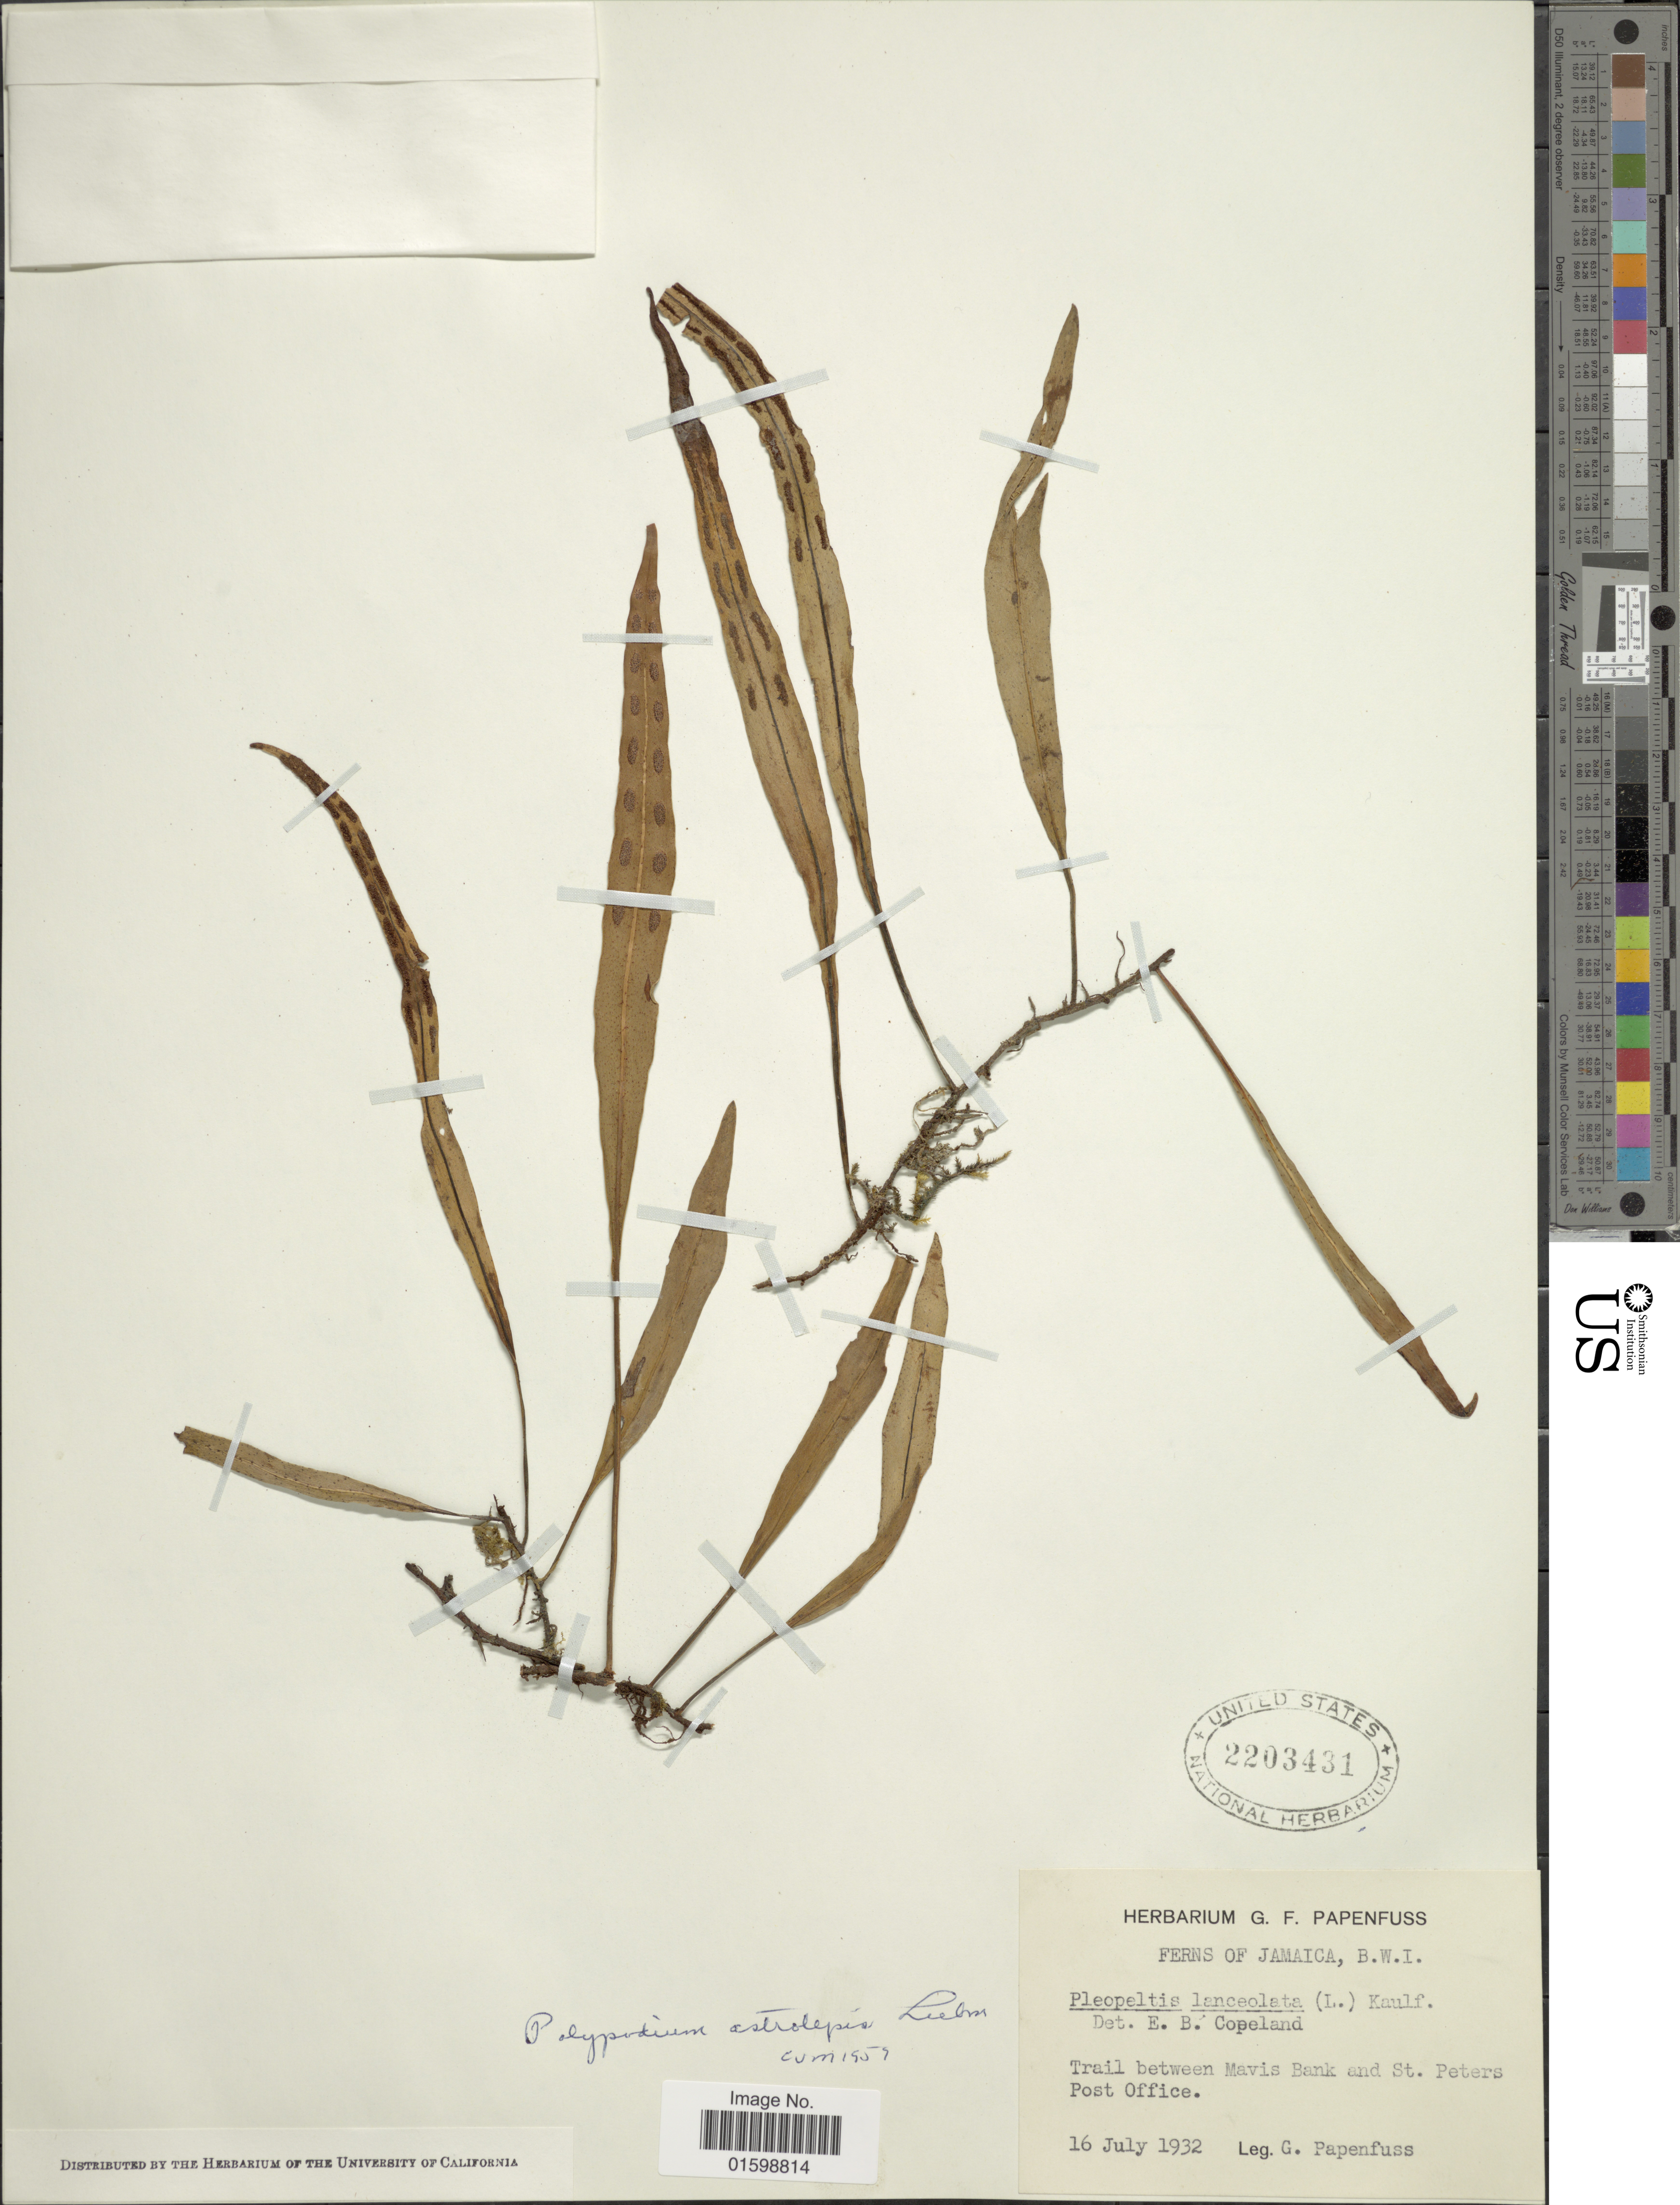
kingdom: Plantae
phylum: Tracheophyta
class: Polypodiopsida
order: Polypodiales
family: Polypodiaceae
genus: Pleopeltis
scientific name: Pleopeltis astrolepis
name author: (Liebm.) E. Fourn.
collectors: G. Papenfuss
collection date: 1932-07-16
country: Jamaica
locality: B.W. I., trail between Mavis Banks and St. Peters Post Office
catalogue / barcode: US 2203431